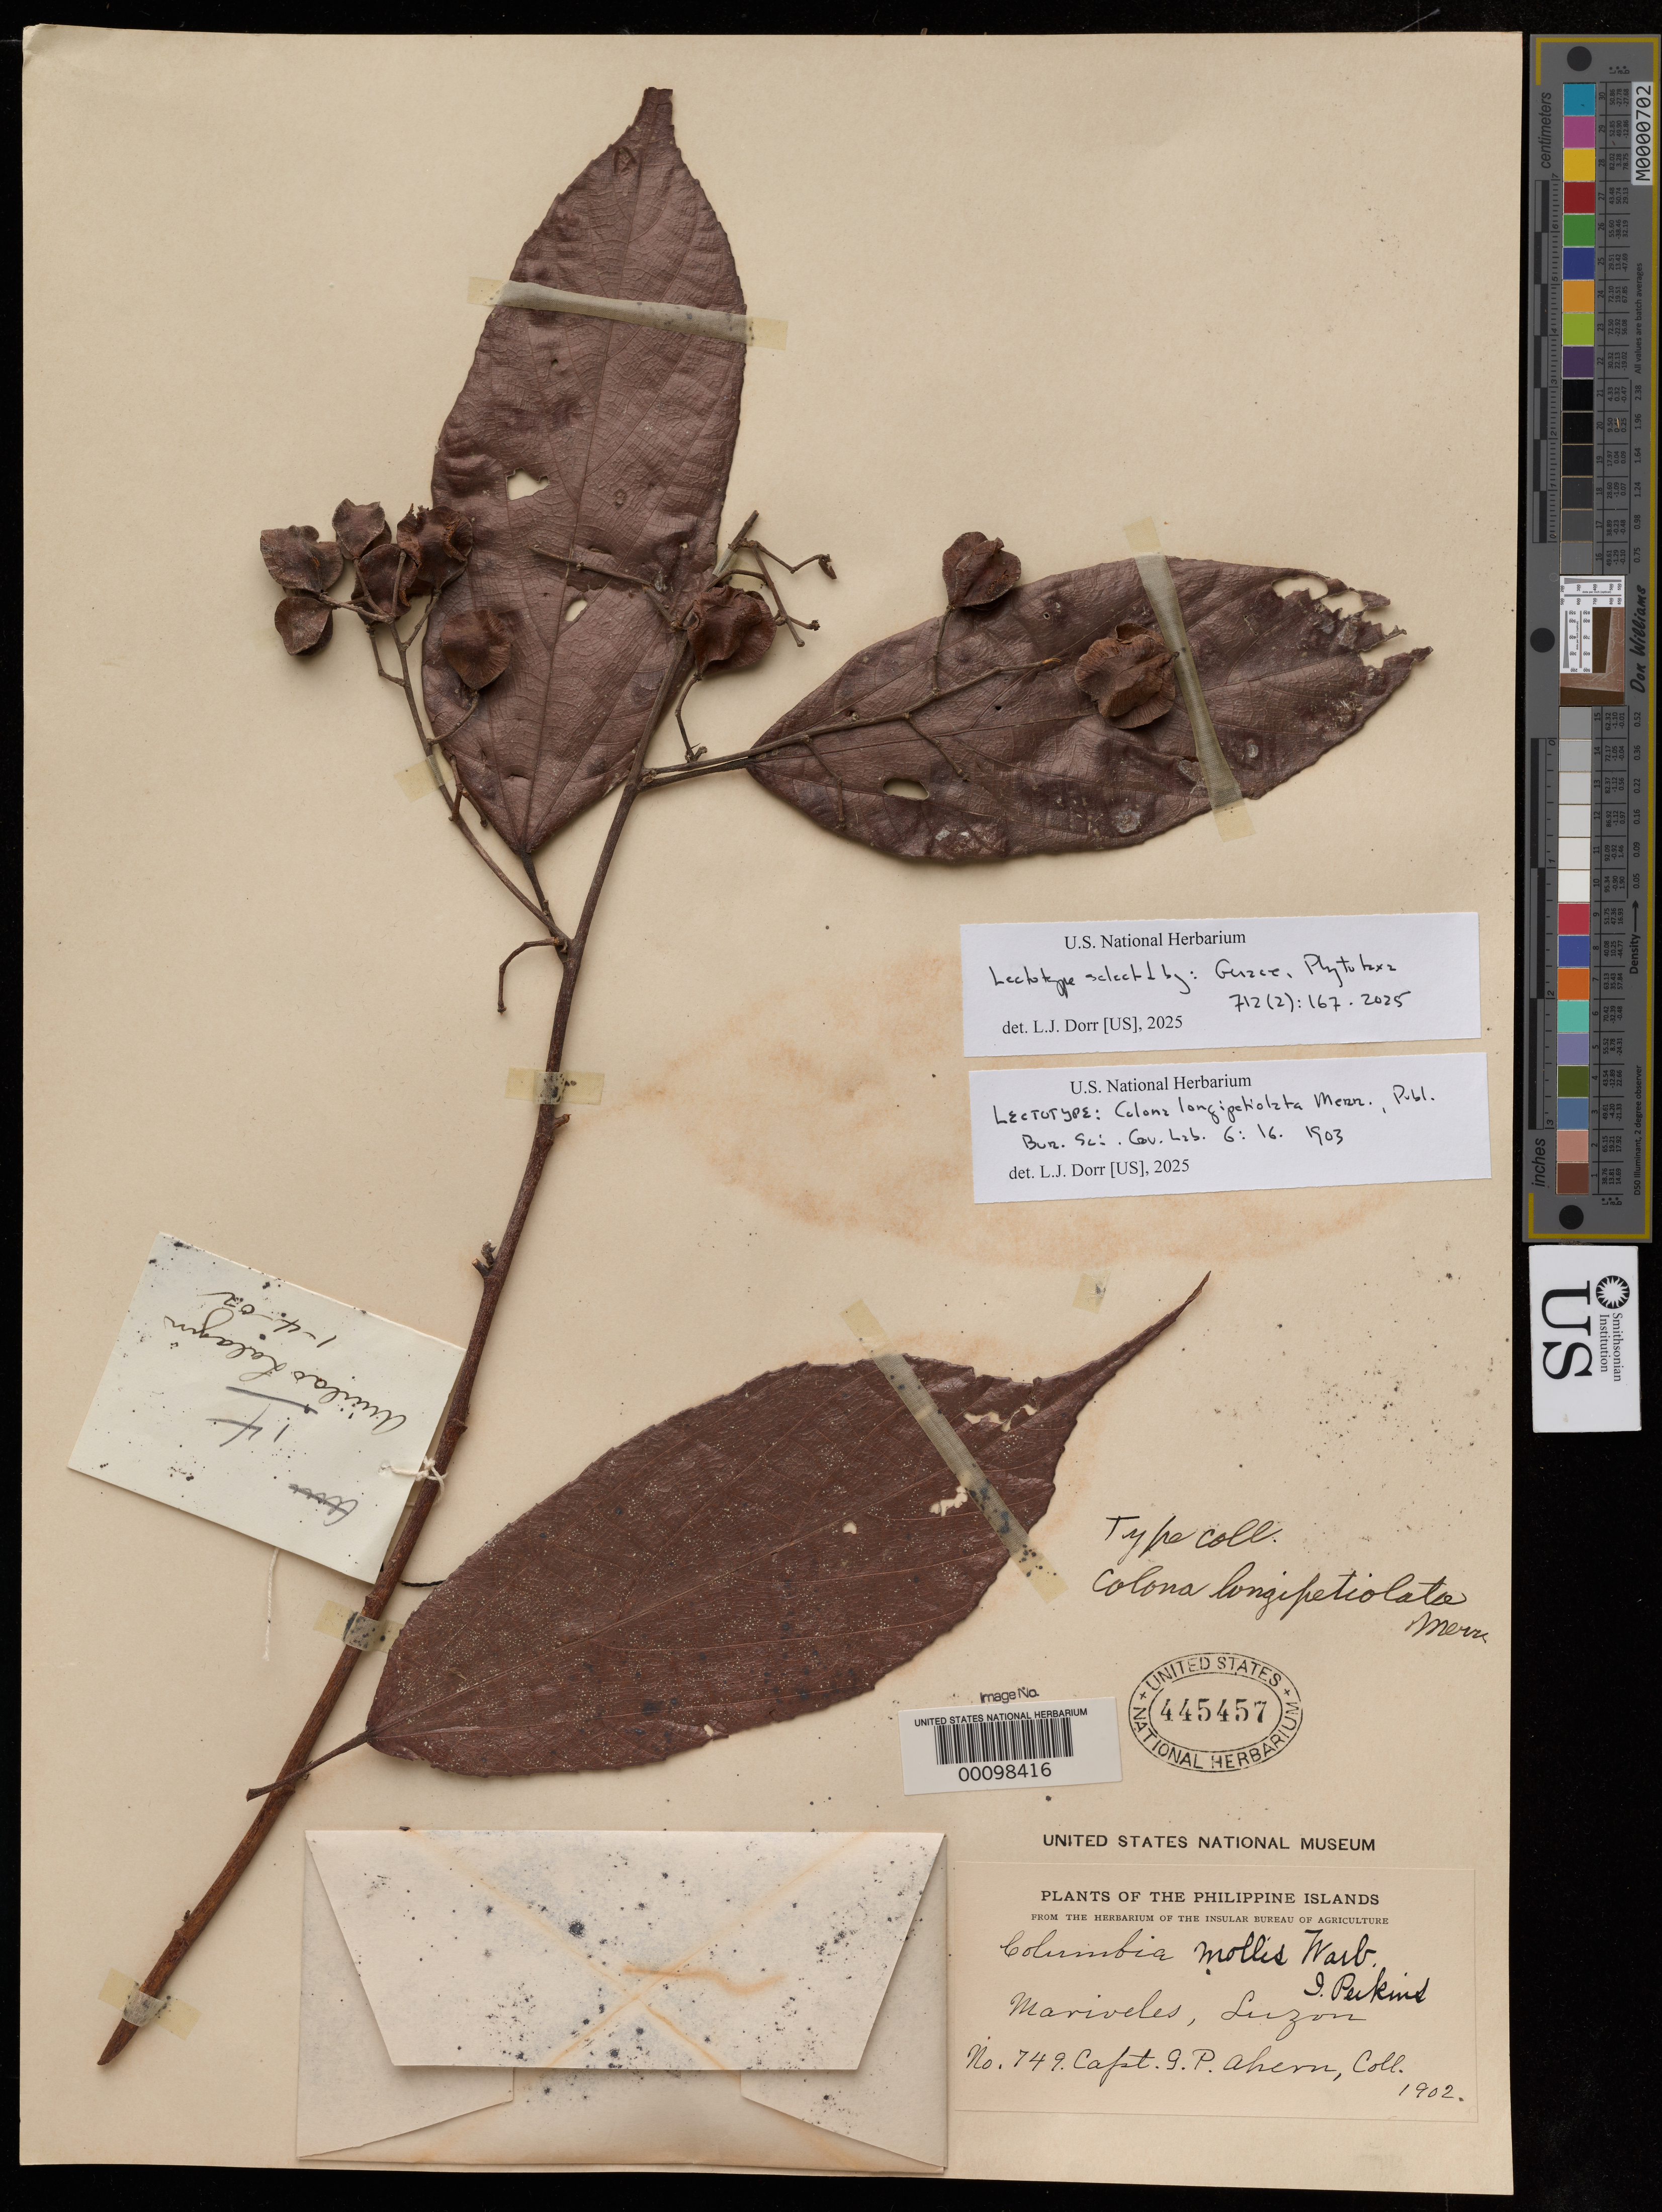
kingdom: Plantae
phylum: Tracheophyta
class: Magnoliopsida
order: Malvales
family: Malvaceae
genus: Colona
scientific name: Colona longipetiolata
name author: Merr.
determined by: Dorr, Laurence J., Curator (BOT), Smithsonian Institution - National Museum of Natural History (UNITED STATES)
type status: Lectotype; Type Fragment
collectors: G. Ahern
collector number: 749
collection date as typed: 1902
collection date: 1902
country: Philippines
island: Luzon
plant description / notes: Lectotype selected by: Gerace, Phytotaxa 712(2): 167. 2025 (Dorr, L.J., US 2025) DOI: 10.11646/phytotaxa.712.2.6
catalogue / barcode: US 445457